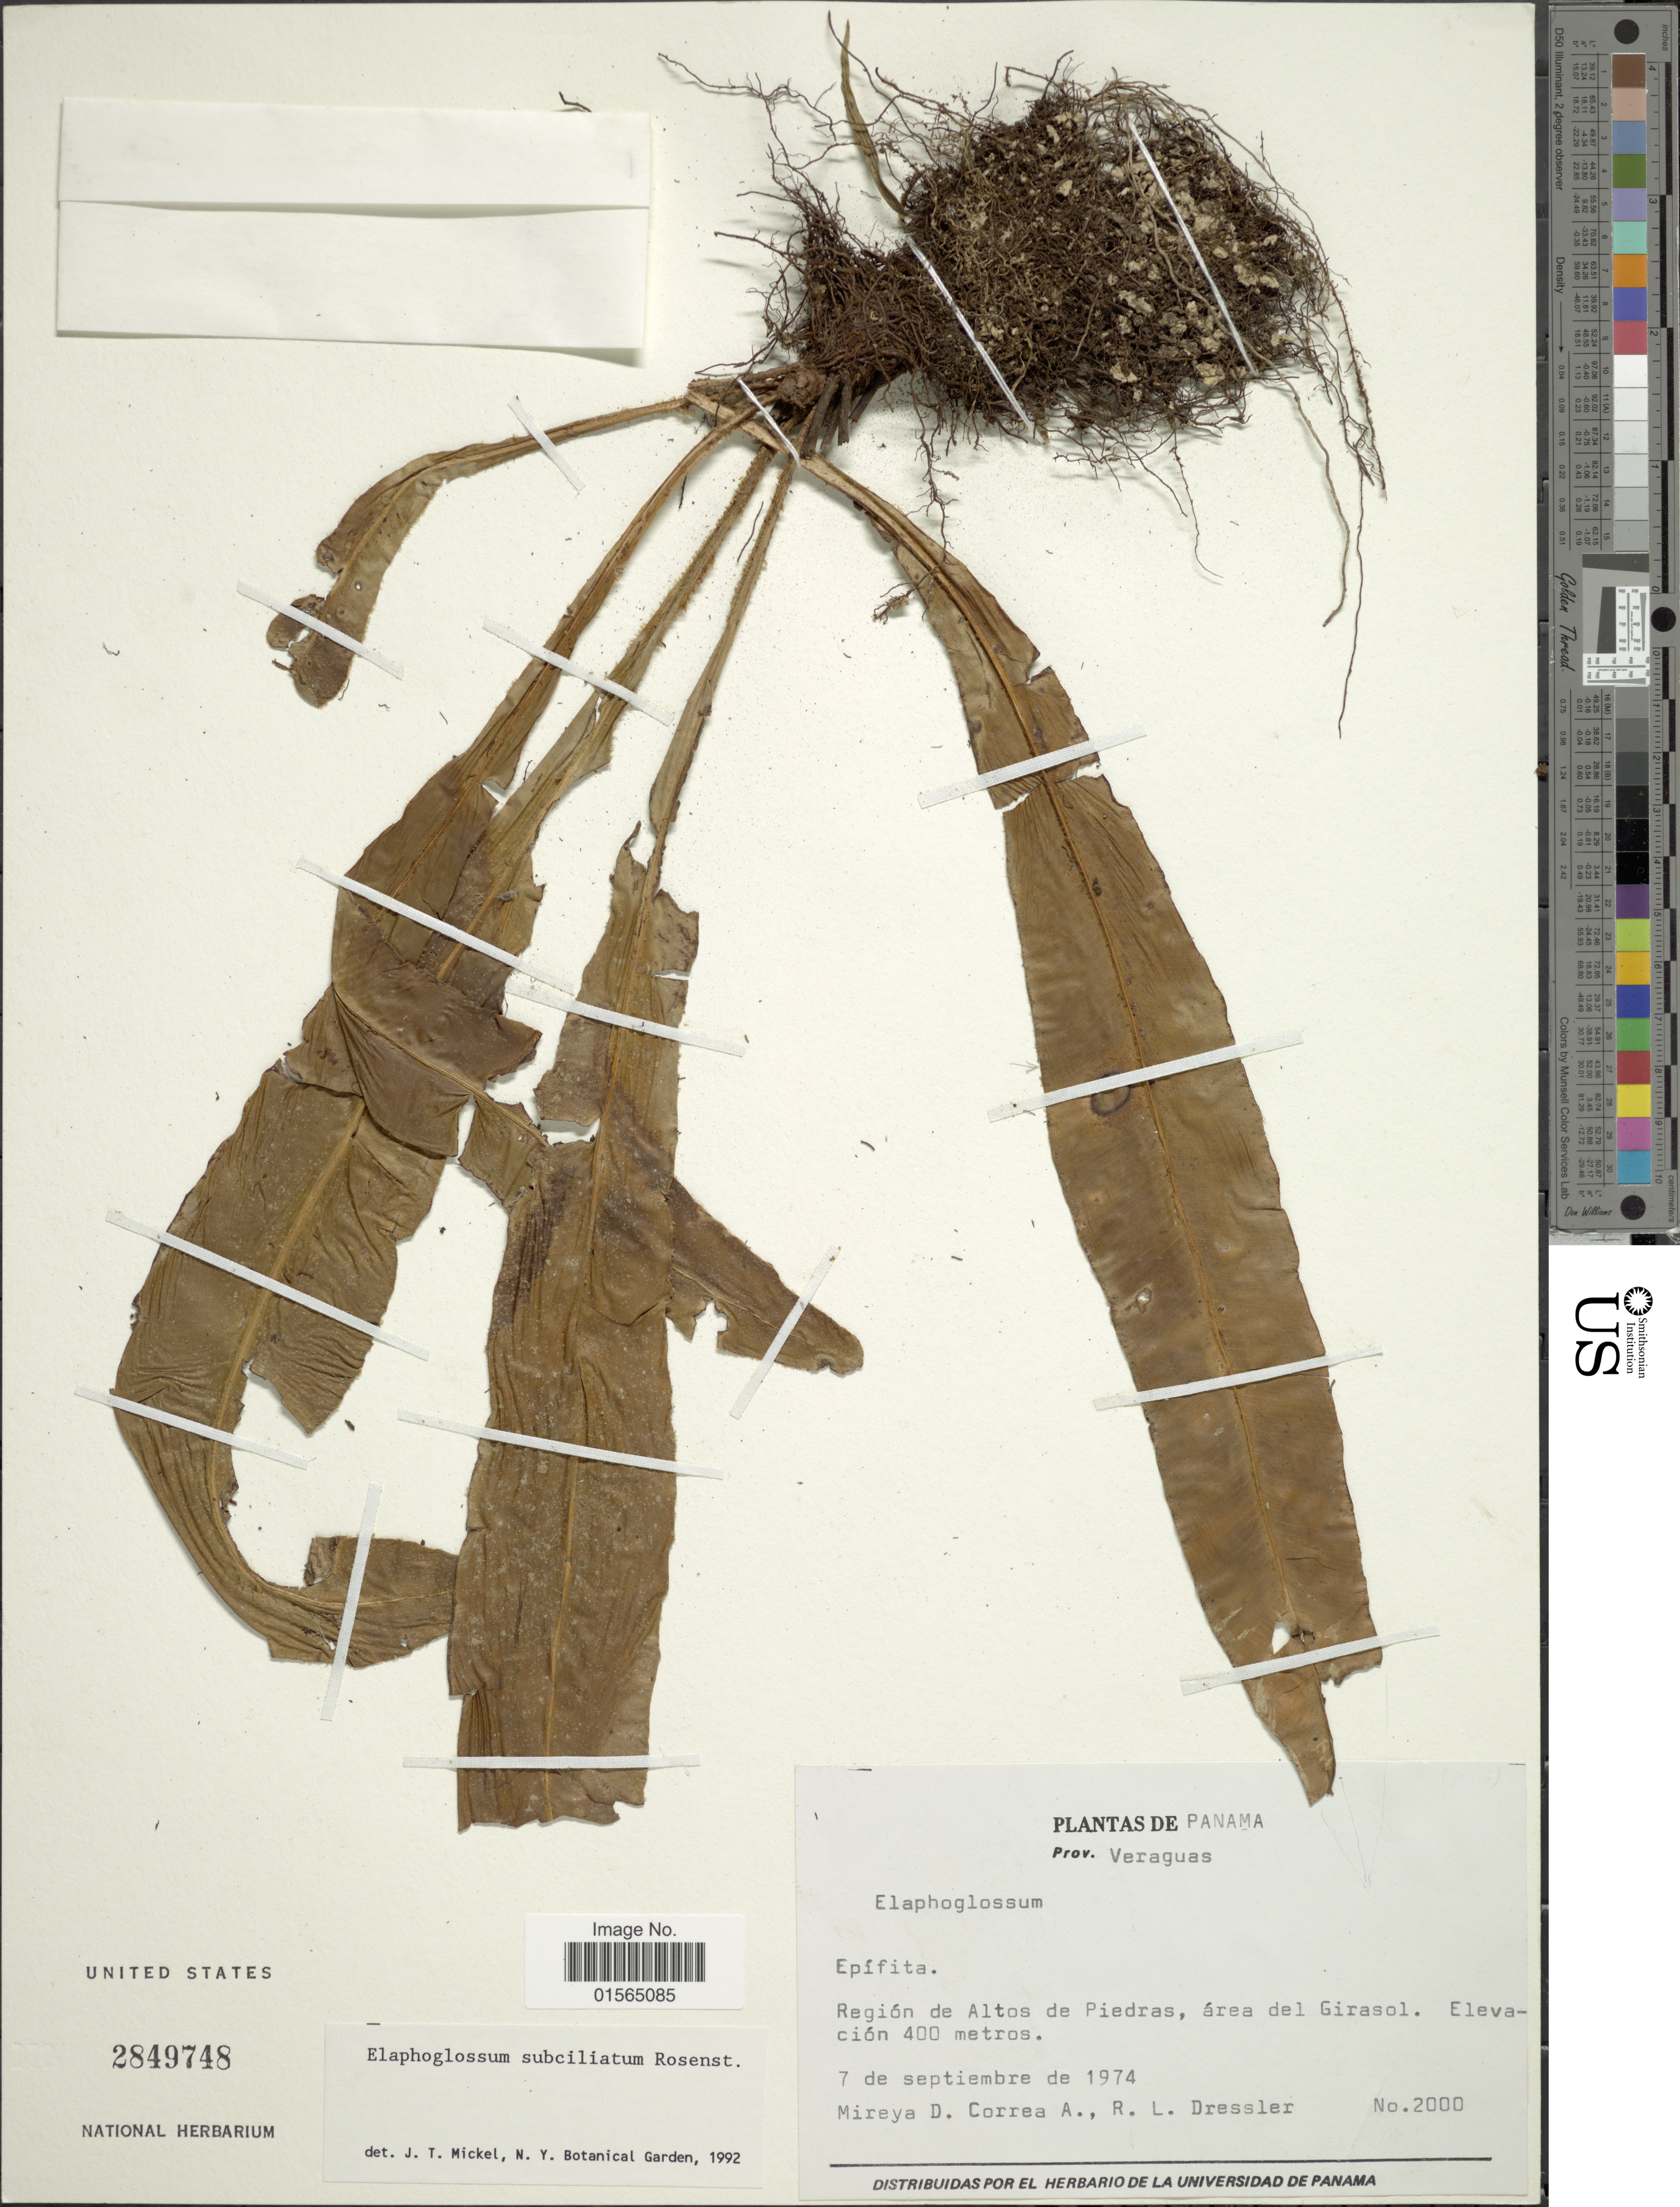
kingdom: Plantae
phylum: Tracheophyta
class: Polypodiopsida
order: Polypodiales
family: Dryopteridaceae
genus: Elaphoglossum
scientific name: Elaphoglossum litanum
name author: (Sodiro) C. Chr.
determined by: Matos, F. B.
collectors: M. D. Corrêa-A. & R. Dressler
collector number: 2000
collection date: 1974-09-07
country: Panama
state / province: Veraguas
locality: Region de Altos de Piedras, area del Girasol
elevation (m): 400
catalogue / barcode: US 2849748